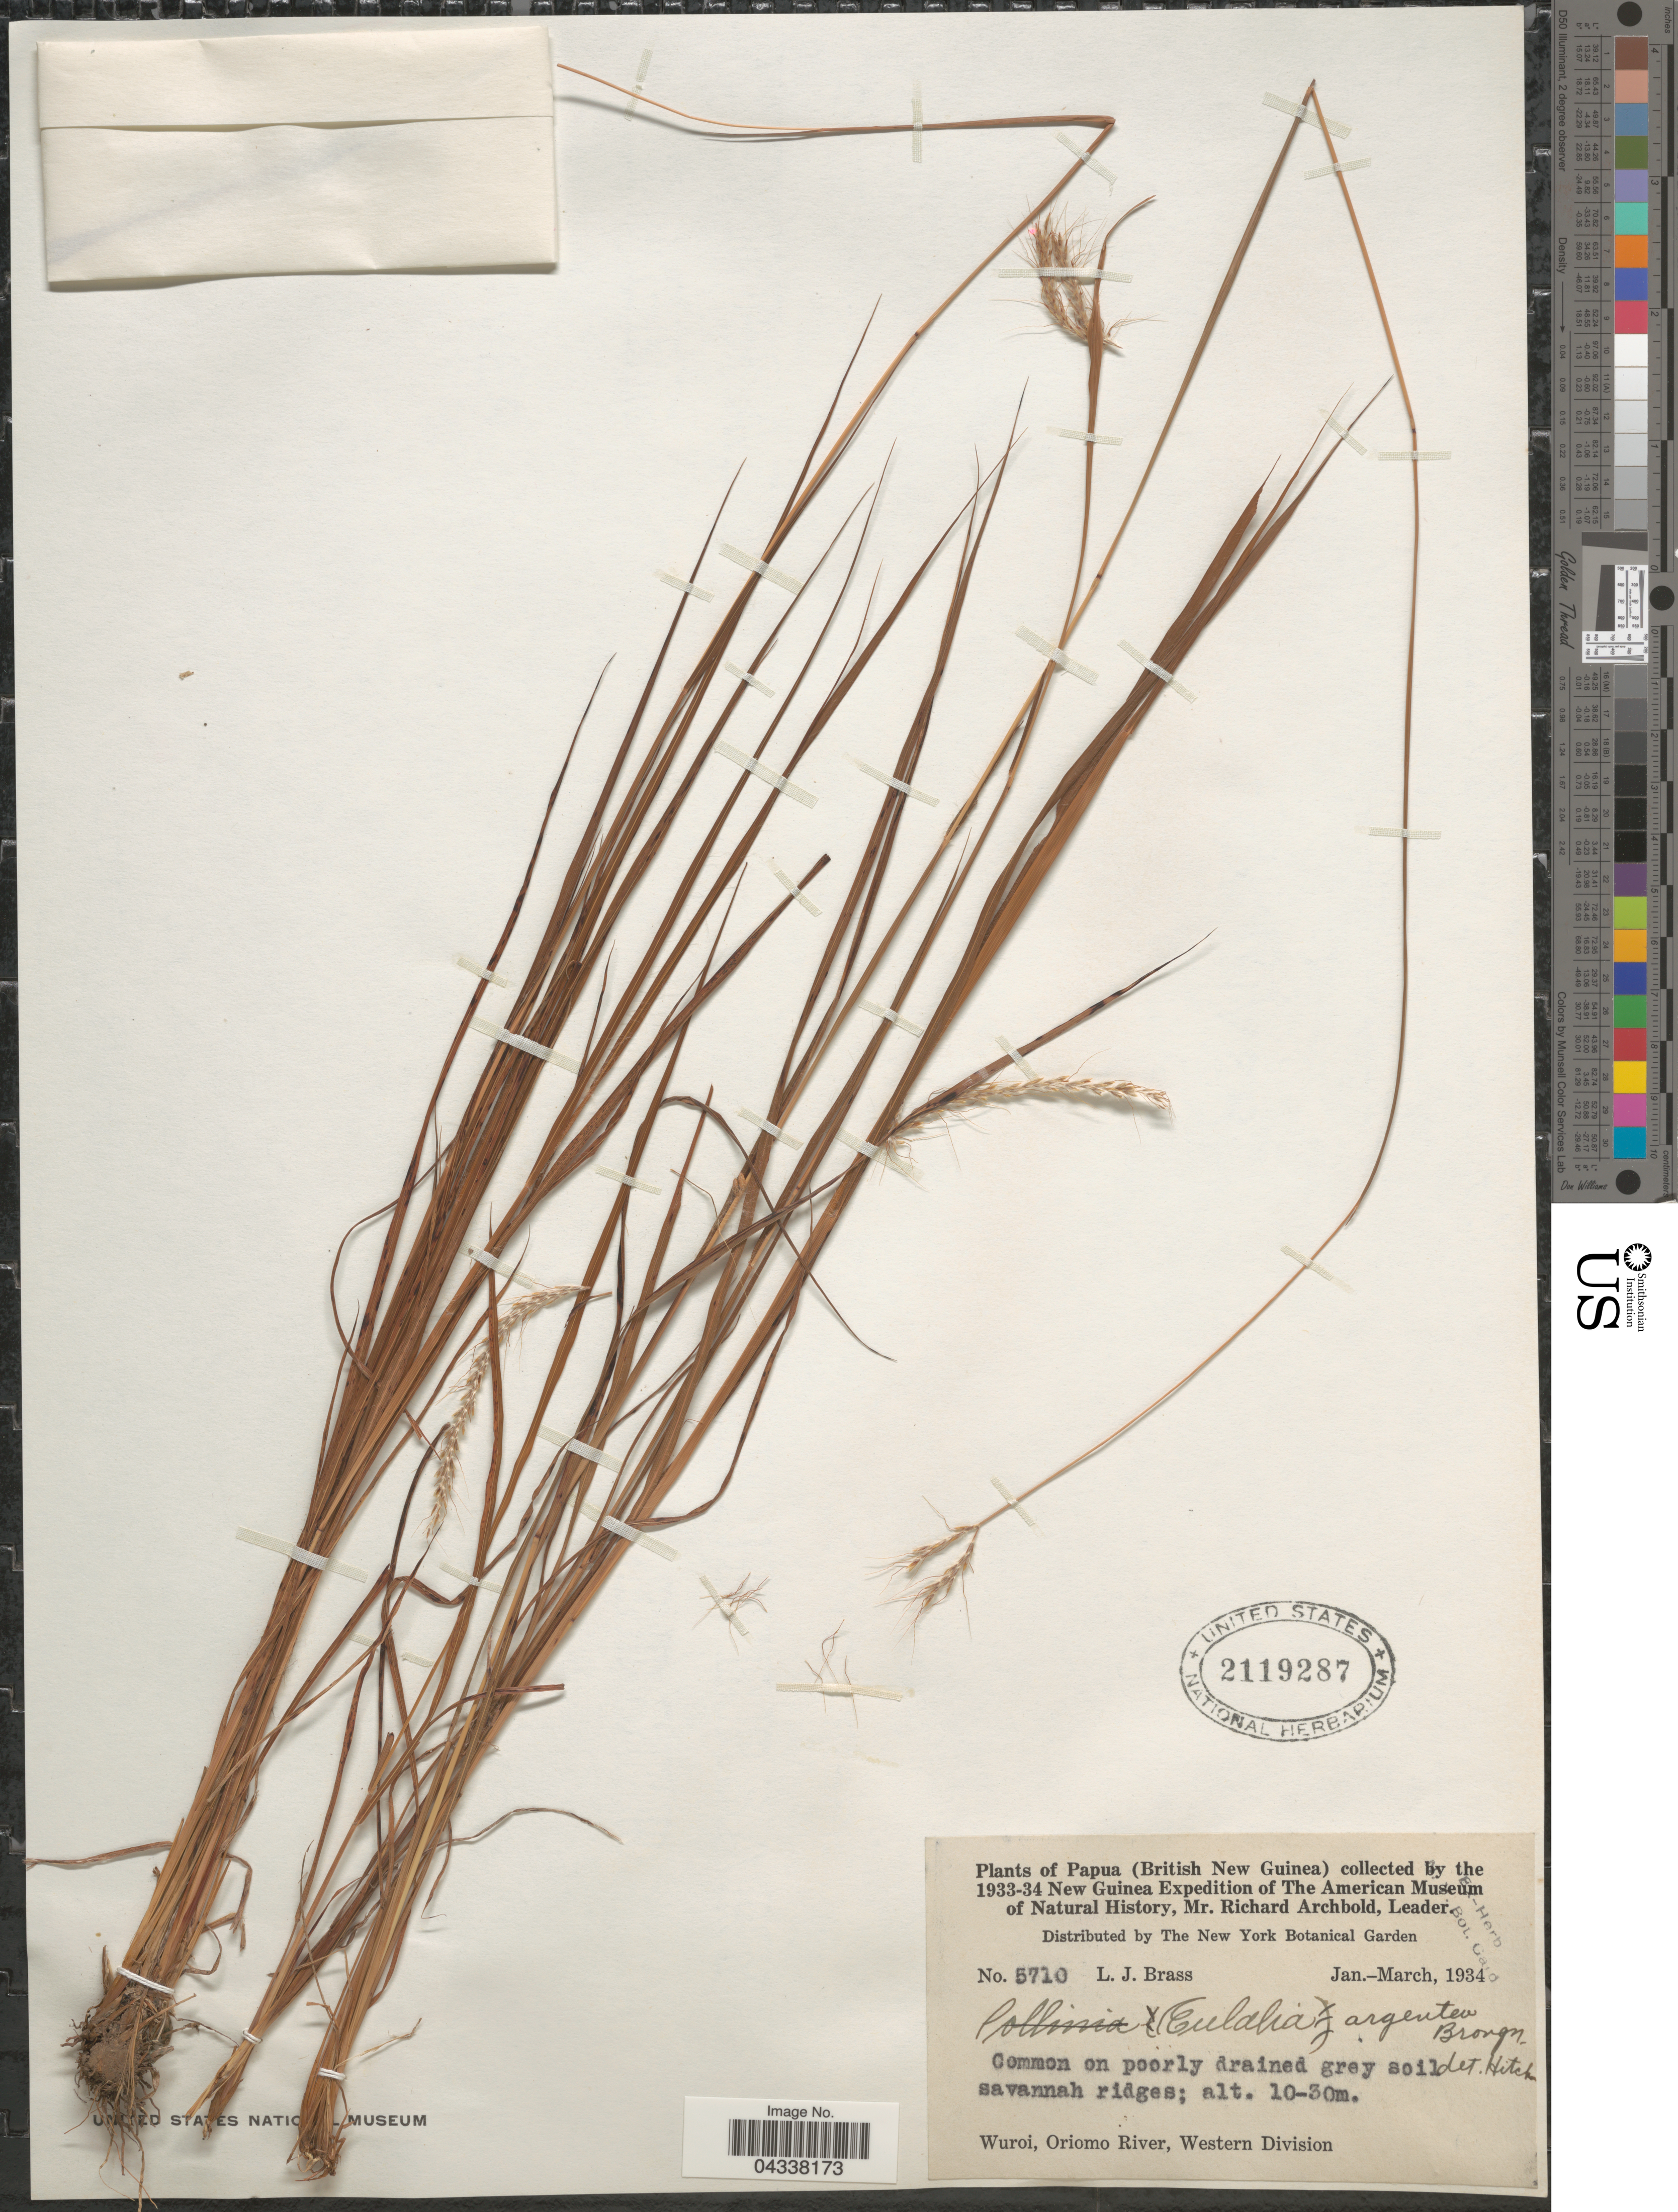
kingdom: Plantae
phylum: Tracheophyta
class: Liliopsida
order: Poales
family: Poaceae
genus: Pseudopogonatherum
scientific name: Pseudopogonatherum trispicatum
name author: (Schult.) Ohwi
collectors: L. J. Brass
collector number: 5710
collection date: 1934-01/1934-03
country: Papua New Guinea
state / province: Manus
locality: (British New Guinea). 1933-34 New Guinea Expedition of The American Museum of Natural History. Wuroi, Oriomo River, Western Division.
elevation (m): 10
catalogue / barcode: US 2119287